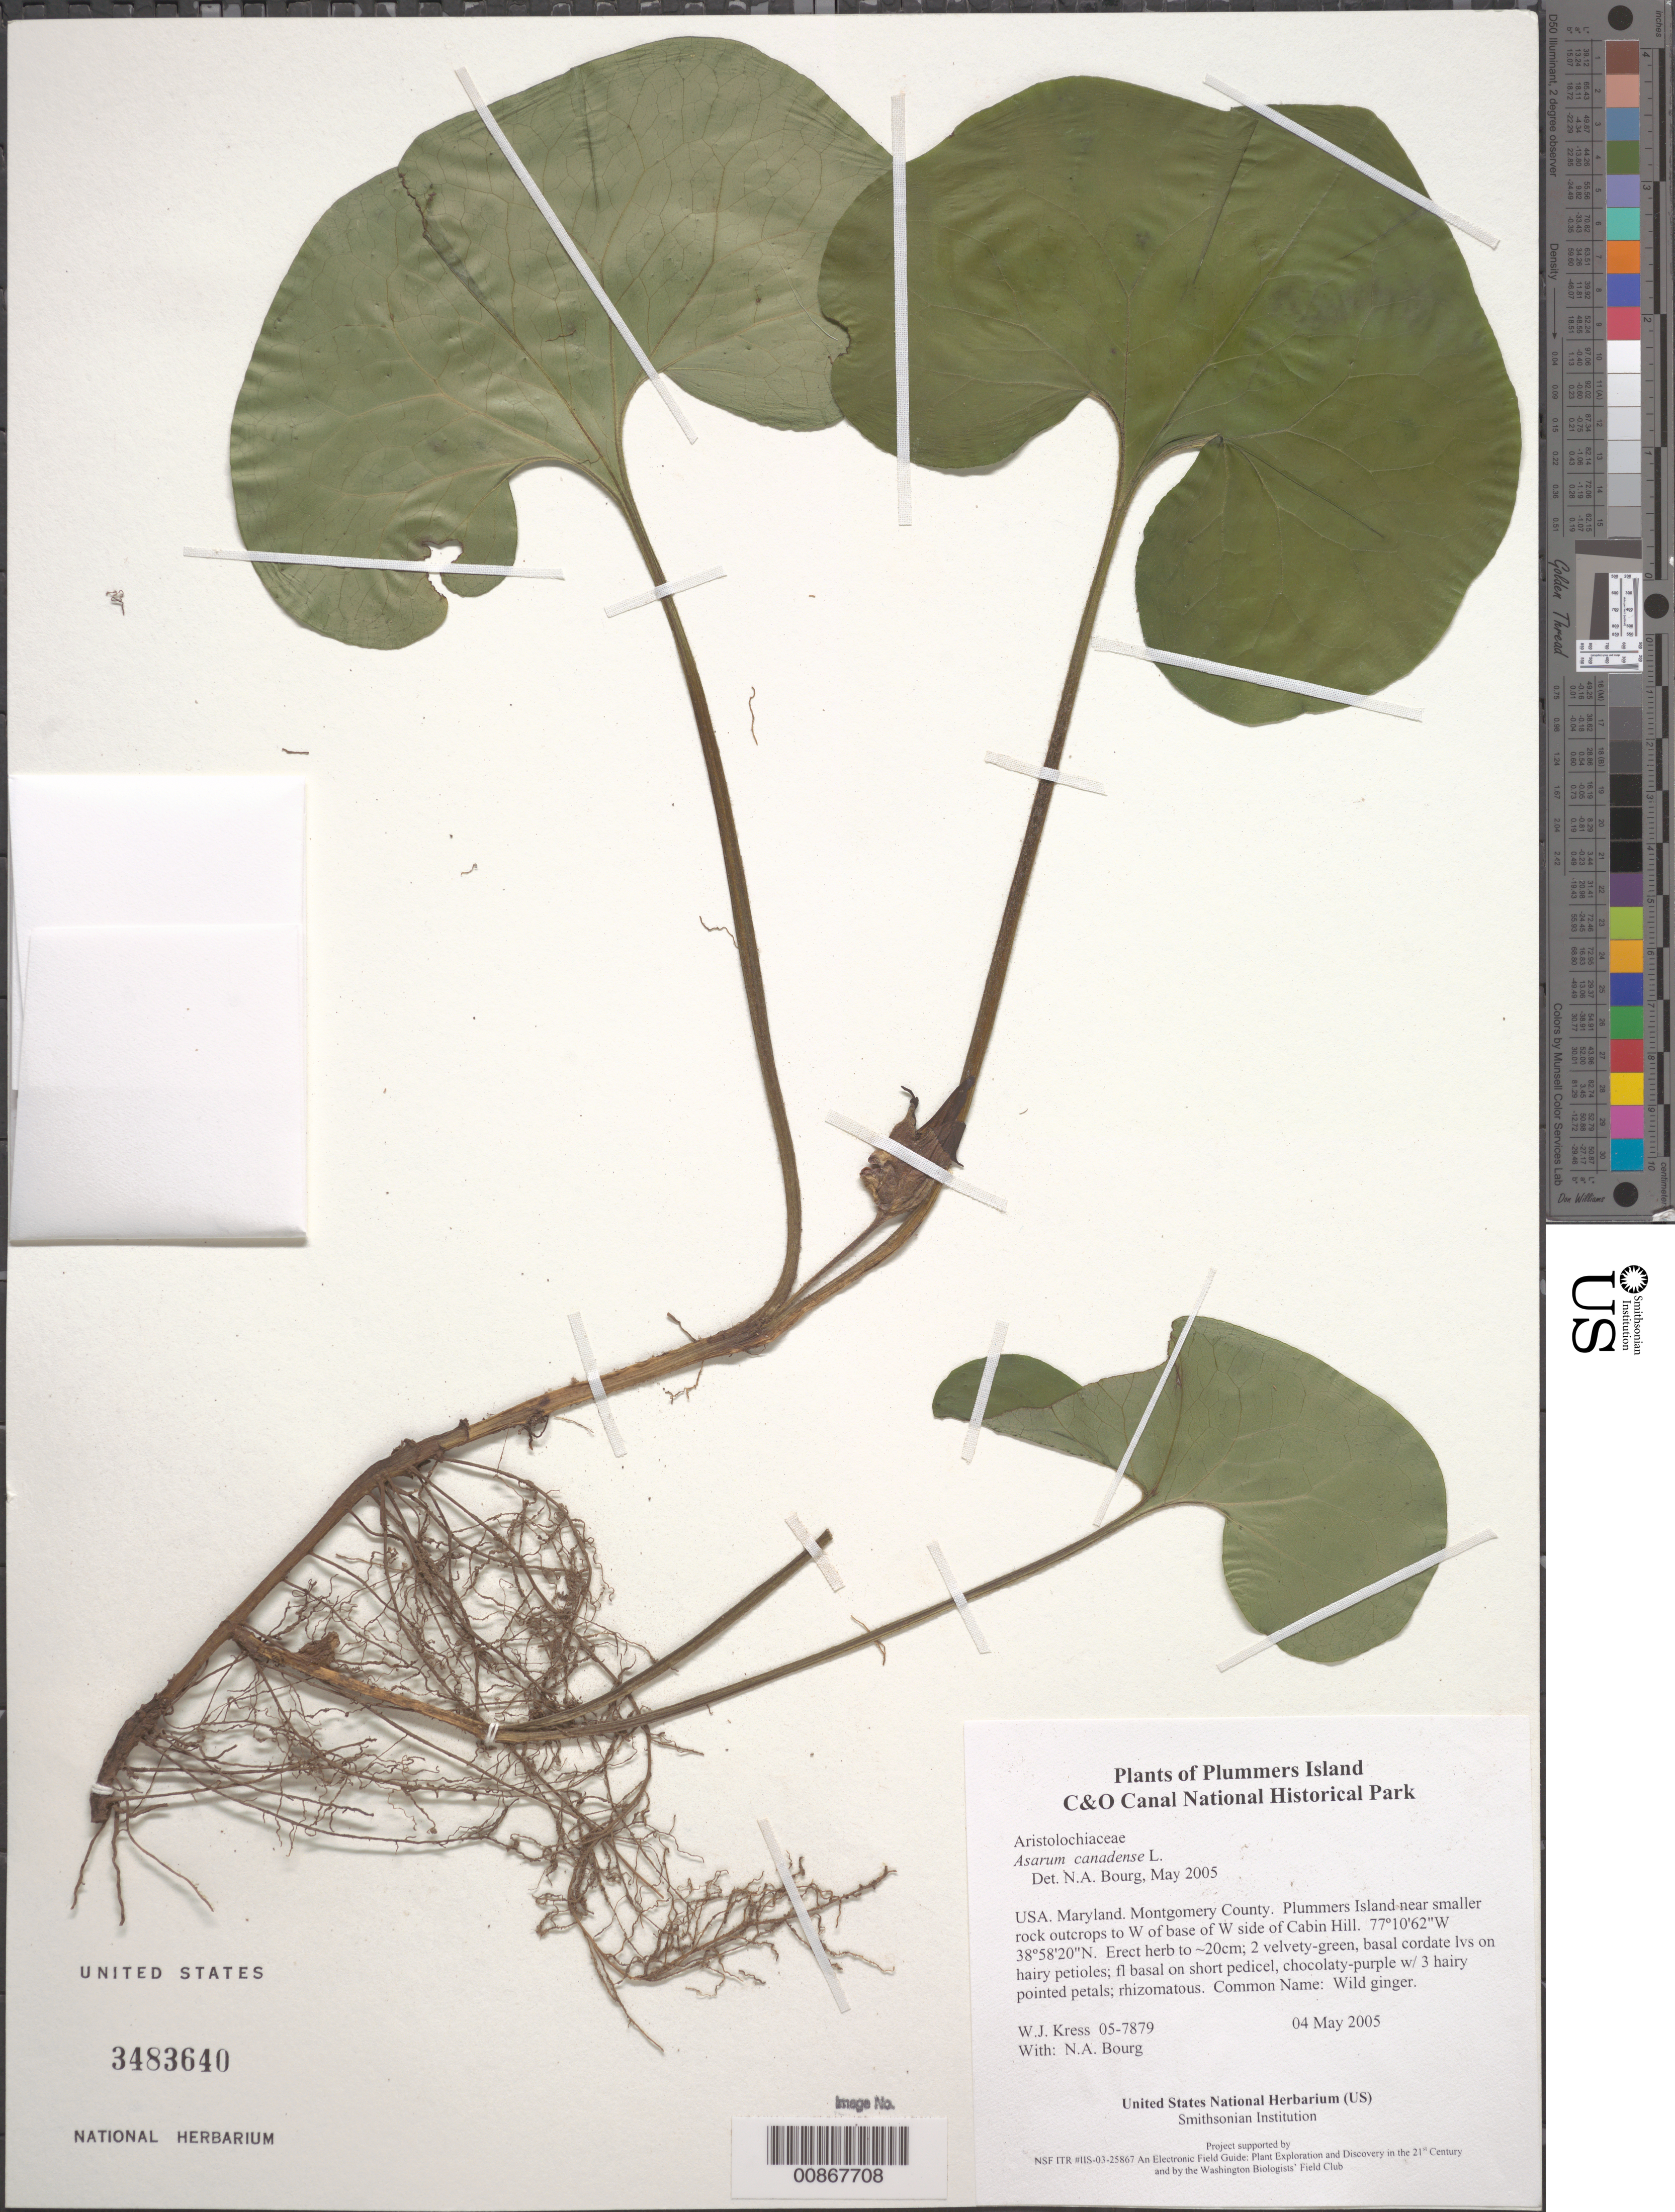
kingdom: Plantae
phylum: Tracheophyta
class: Magnoliopsida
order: Piperales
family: Aristolochiaceae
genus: Asarum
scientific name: Asarum canadense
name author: L.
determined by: Bourg, N. A.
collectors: W. J. Kress & N. A. Bourg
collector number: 05-7879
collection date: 2005-05-04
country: United States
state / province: Maryland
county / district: Montgomery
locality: Chesapeake and Ohio Canal National Historical Park, Plummers Island near smaller rock outcrops to W of base of W side of Cabin Hill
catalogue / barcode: US 3483640